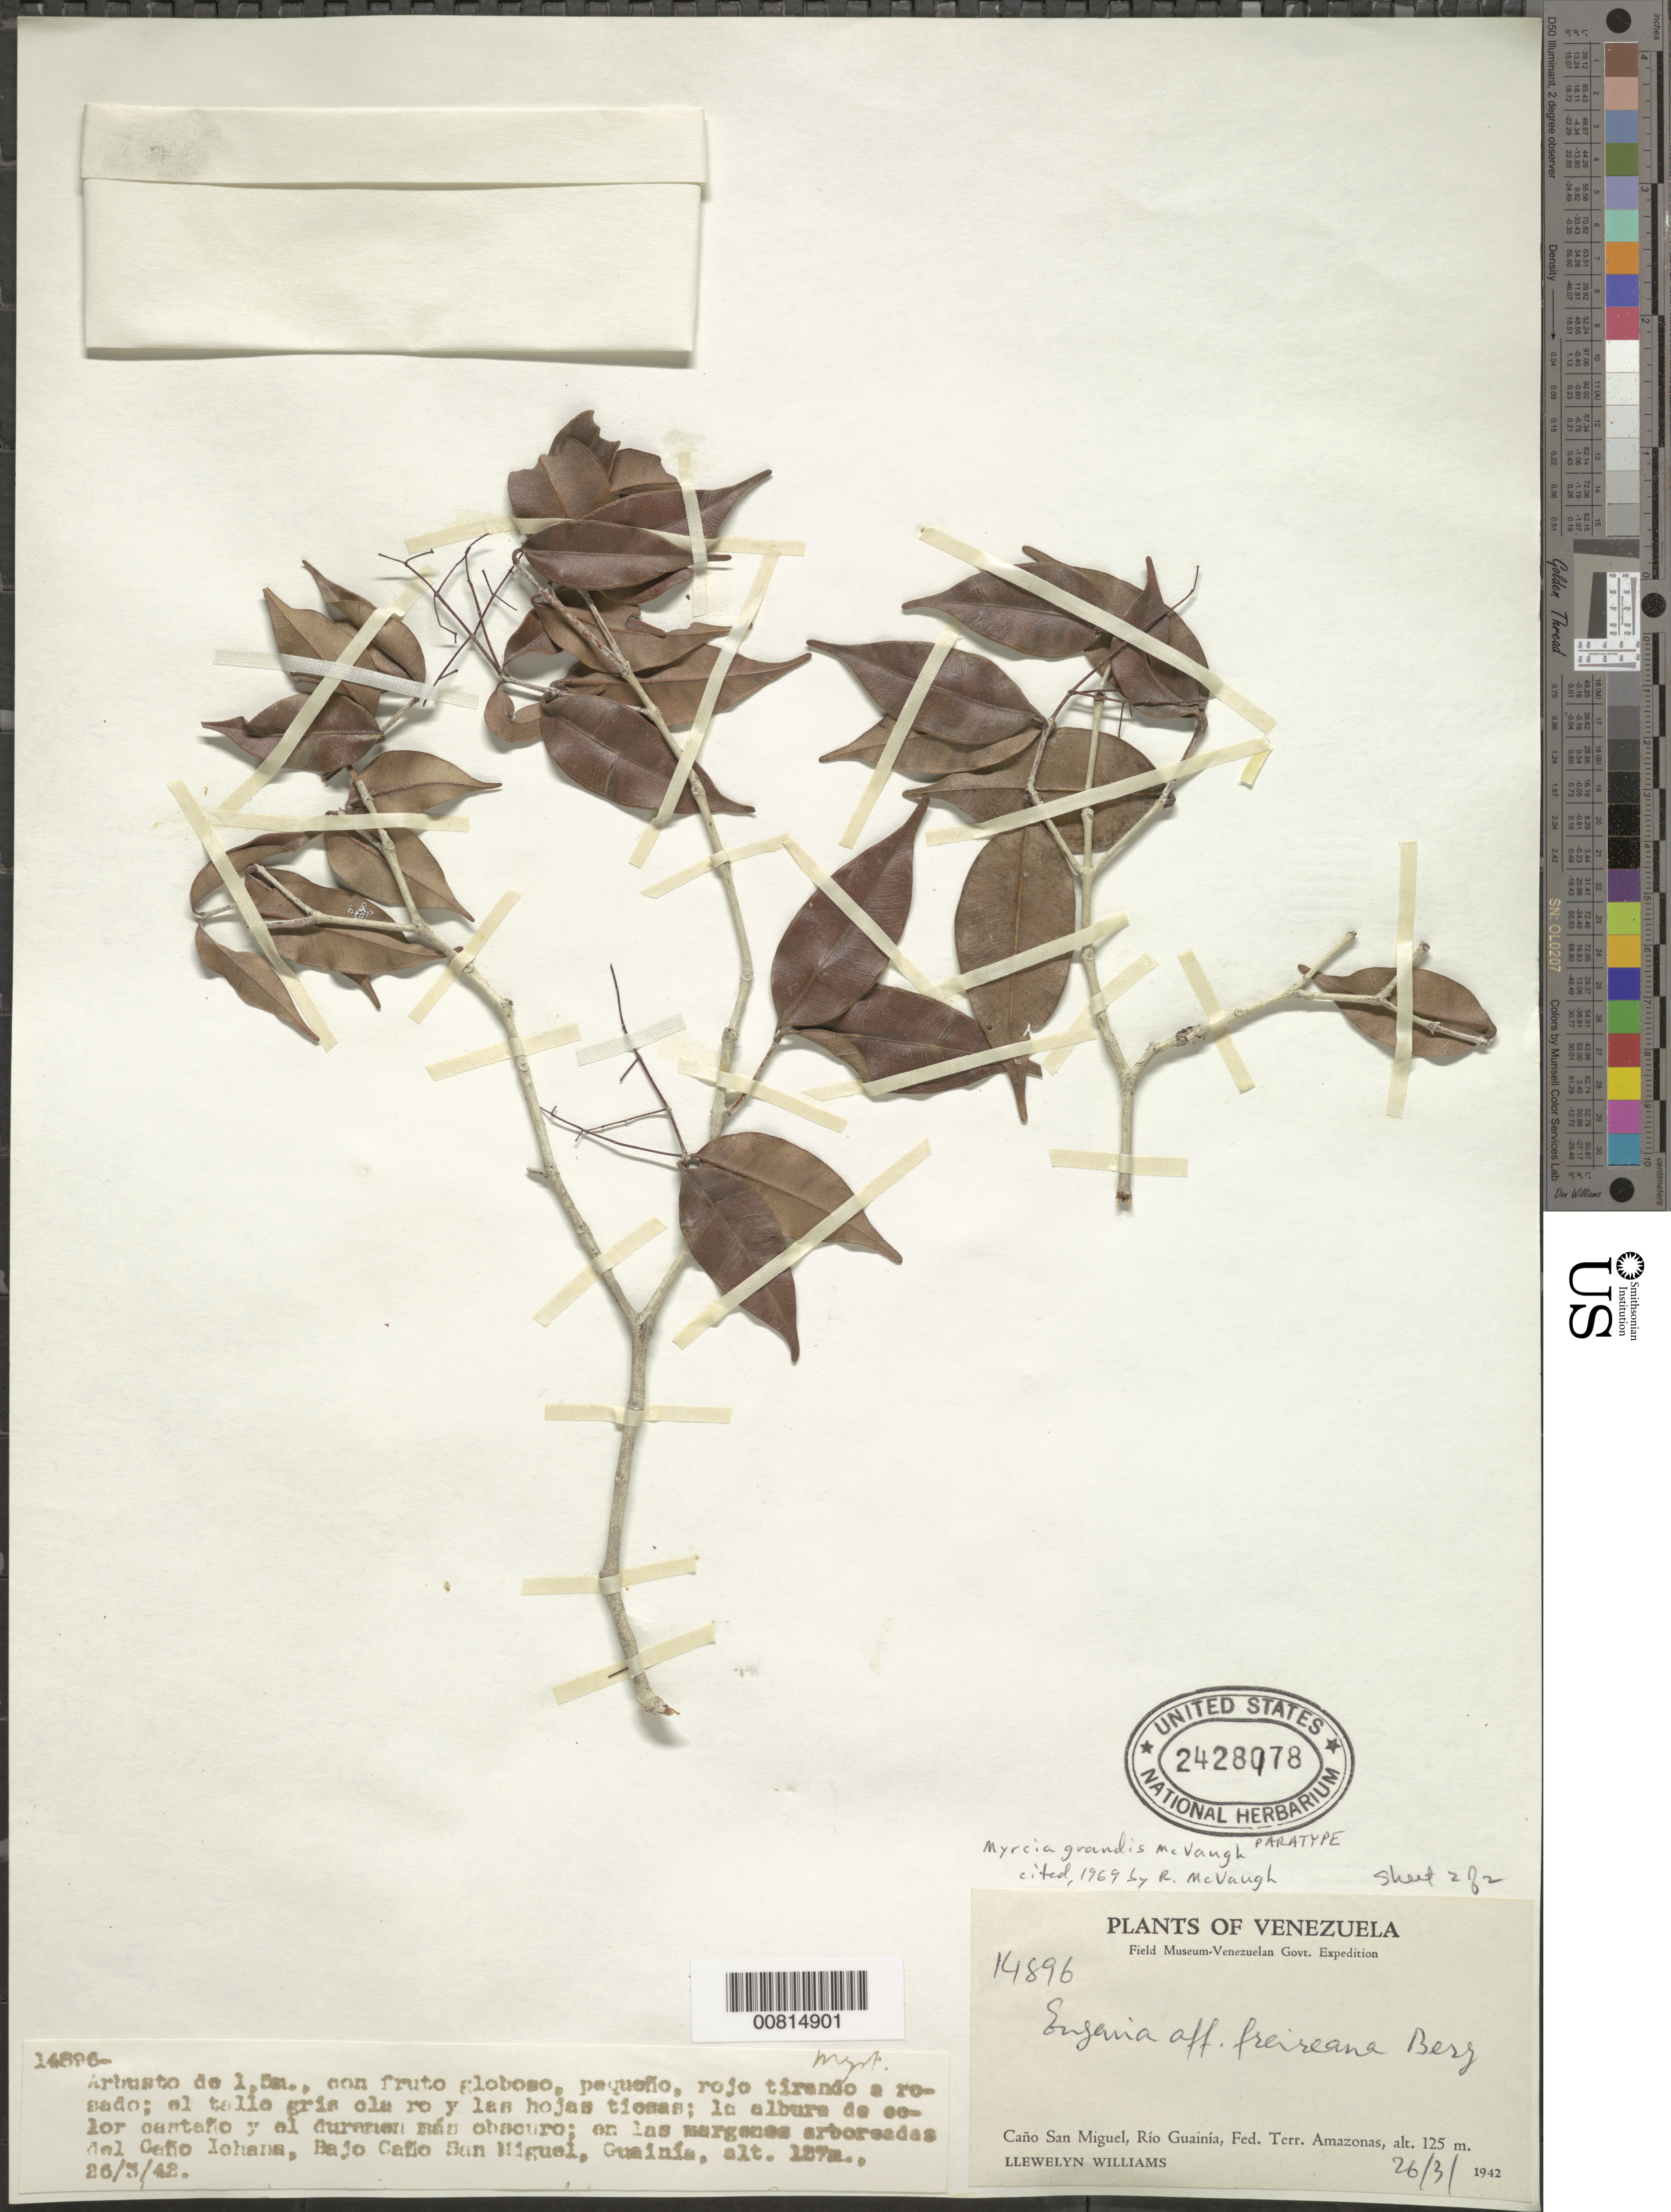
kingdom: Plantae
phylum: Tracheophyta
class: Magnoliopsida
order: Myrtales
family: Myrtaceae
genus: Myrcia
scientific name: Myrcia grandis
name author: McVaugh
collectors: Ll. Williams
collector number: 14896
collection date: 1942-03-26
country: Venezuela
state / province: Amazonas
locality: Caño San Miguel, Río Guainía, Fed. Terr. Amazonas. En los margenes arboreadas del Caño Ichana, Bajo Caño San Miguel.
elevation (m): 125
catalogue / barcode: US 2428178